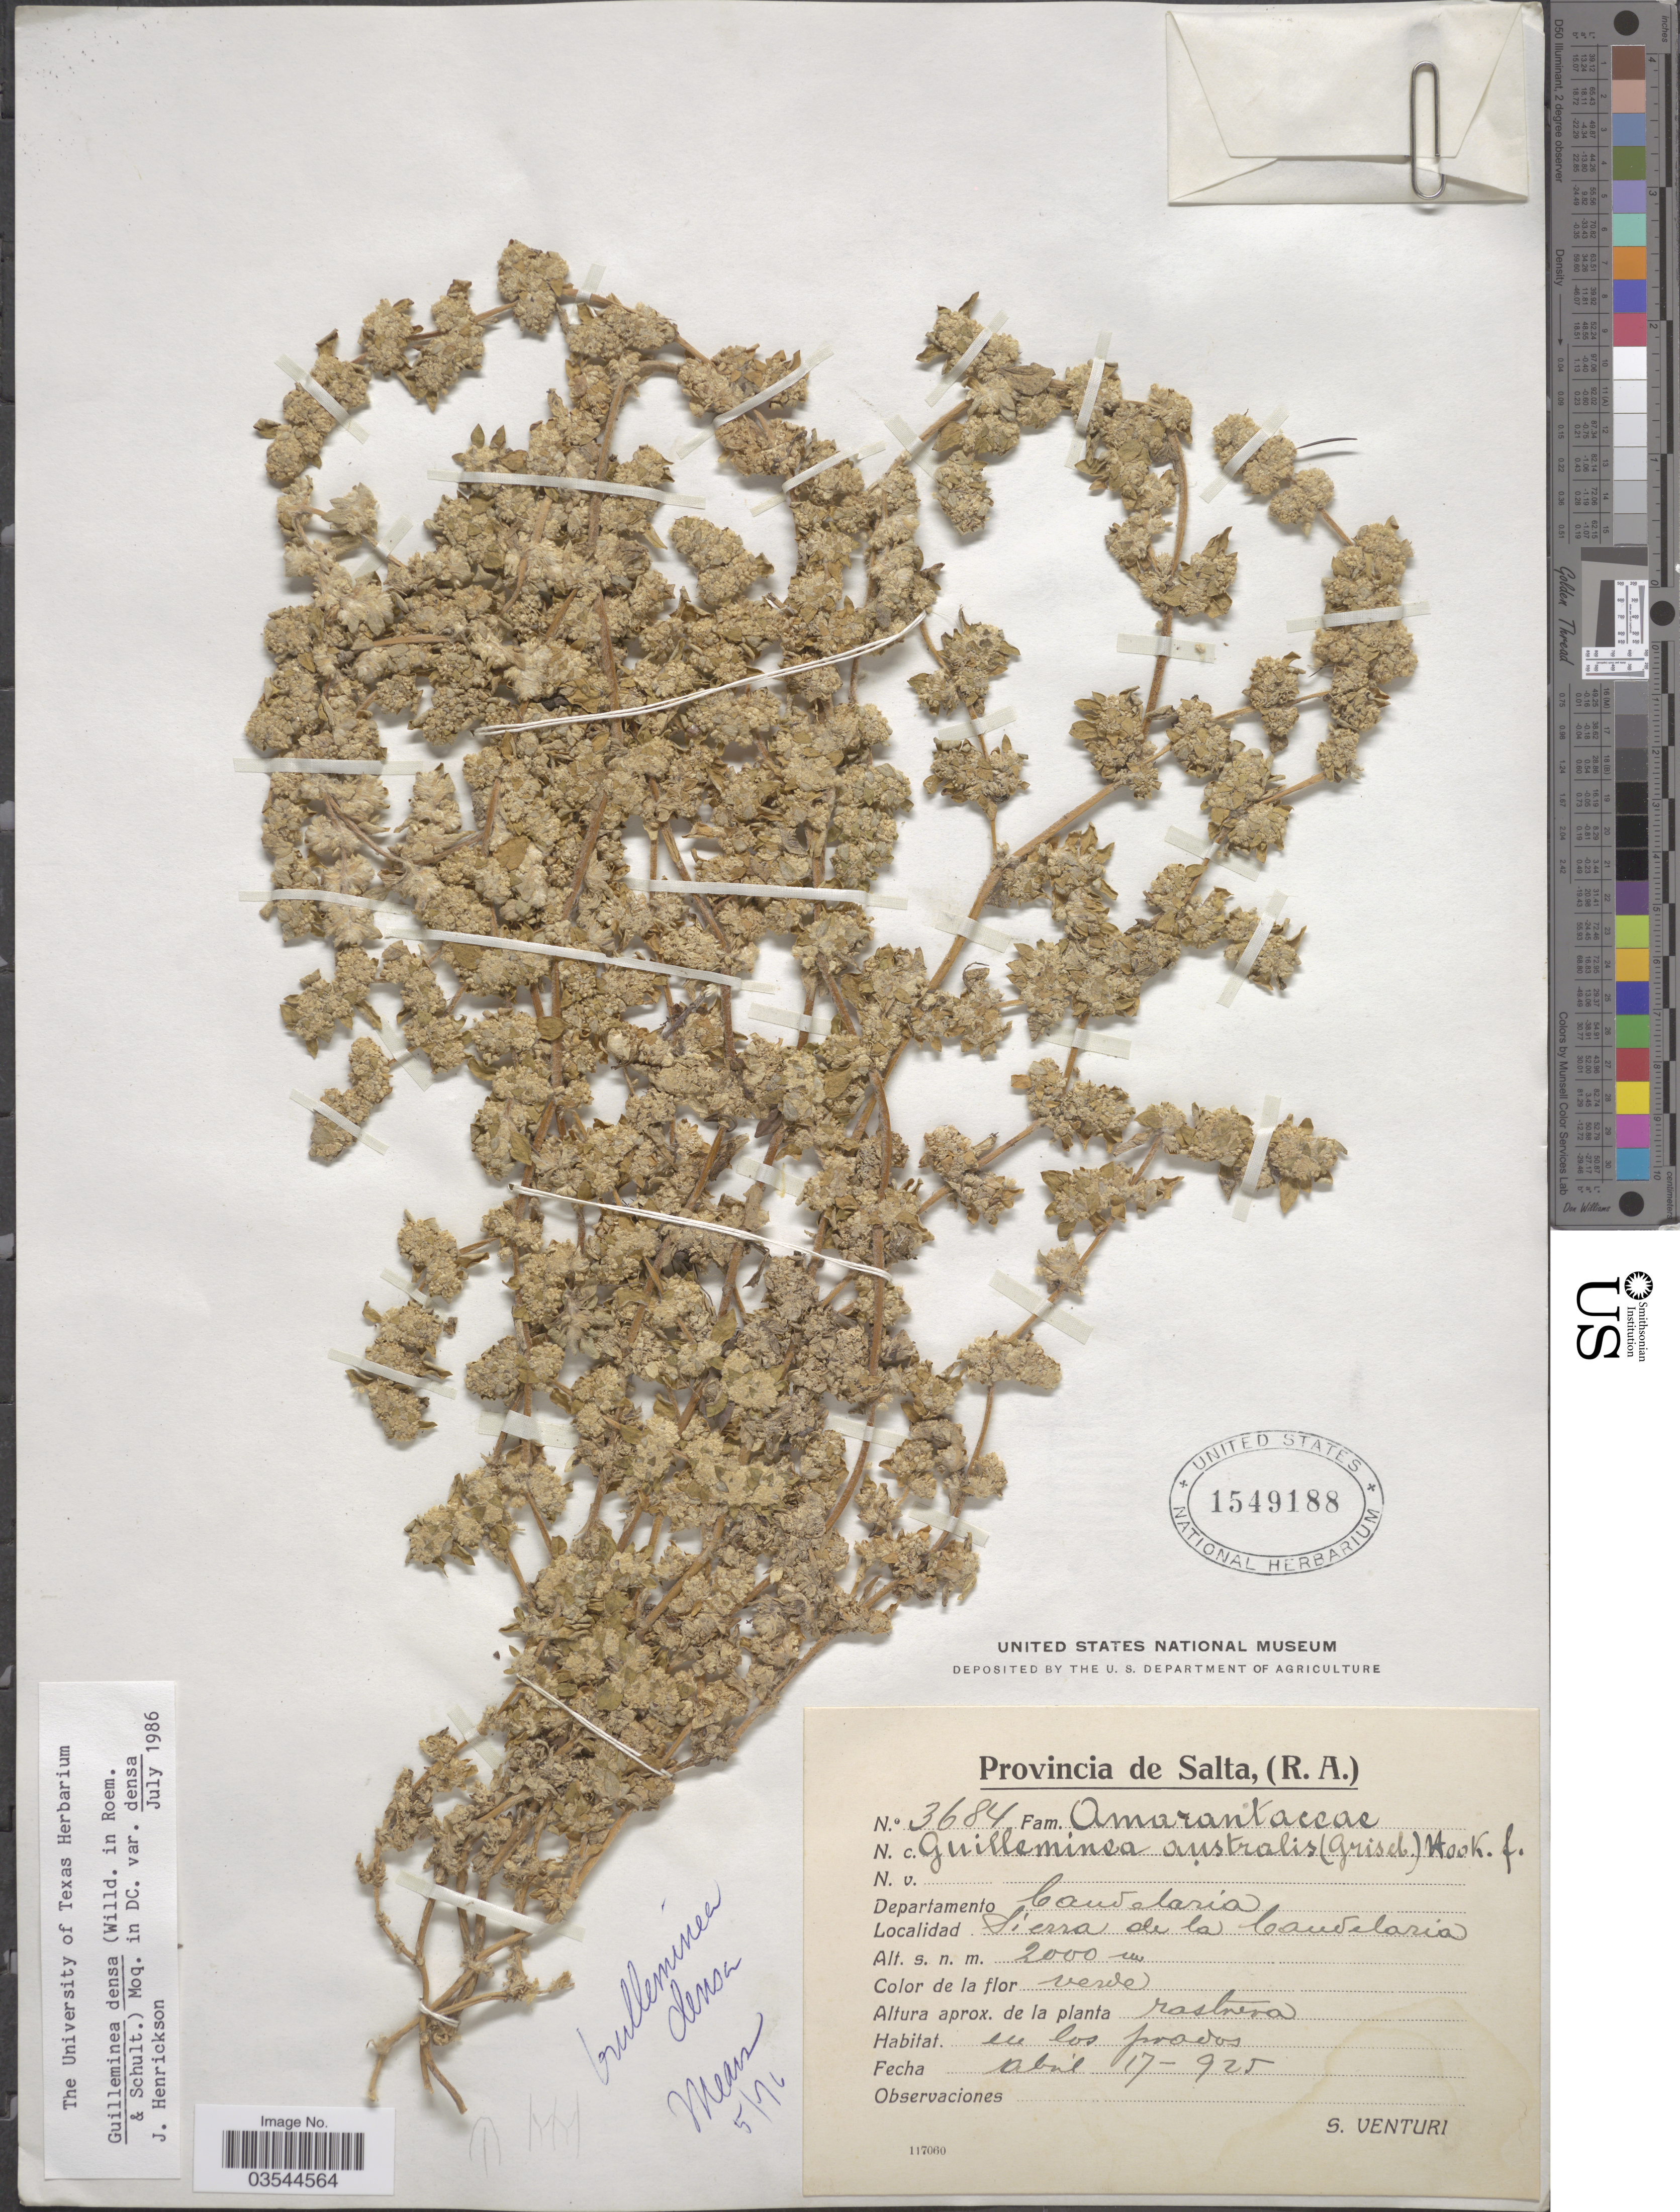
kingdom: Plantae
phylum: Tracheophyta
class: Magnoliopsida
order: Caryophyllales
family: Amaranthaceae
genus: Guilleminea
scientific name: Guilleminea densa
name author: (Humb. & Bonpl. ex Schult.) Moq.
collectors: S. Venturi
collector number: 3684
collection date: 1925-04-17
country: Argentina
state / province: Salta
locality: Departamento Candelaria. Sierra de la Candelaria.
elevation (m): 2000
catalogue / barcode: US 1549188